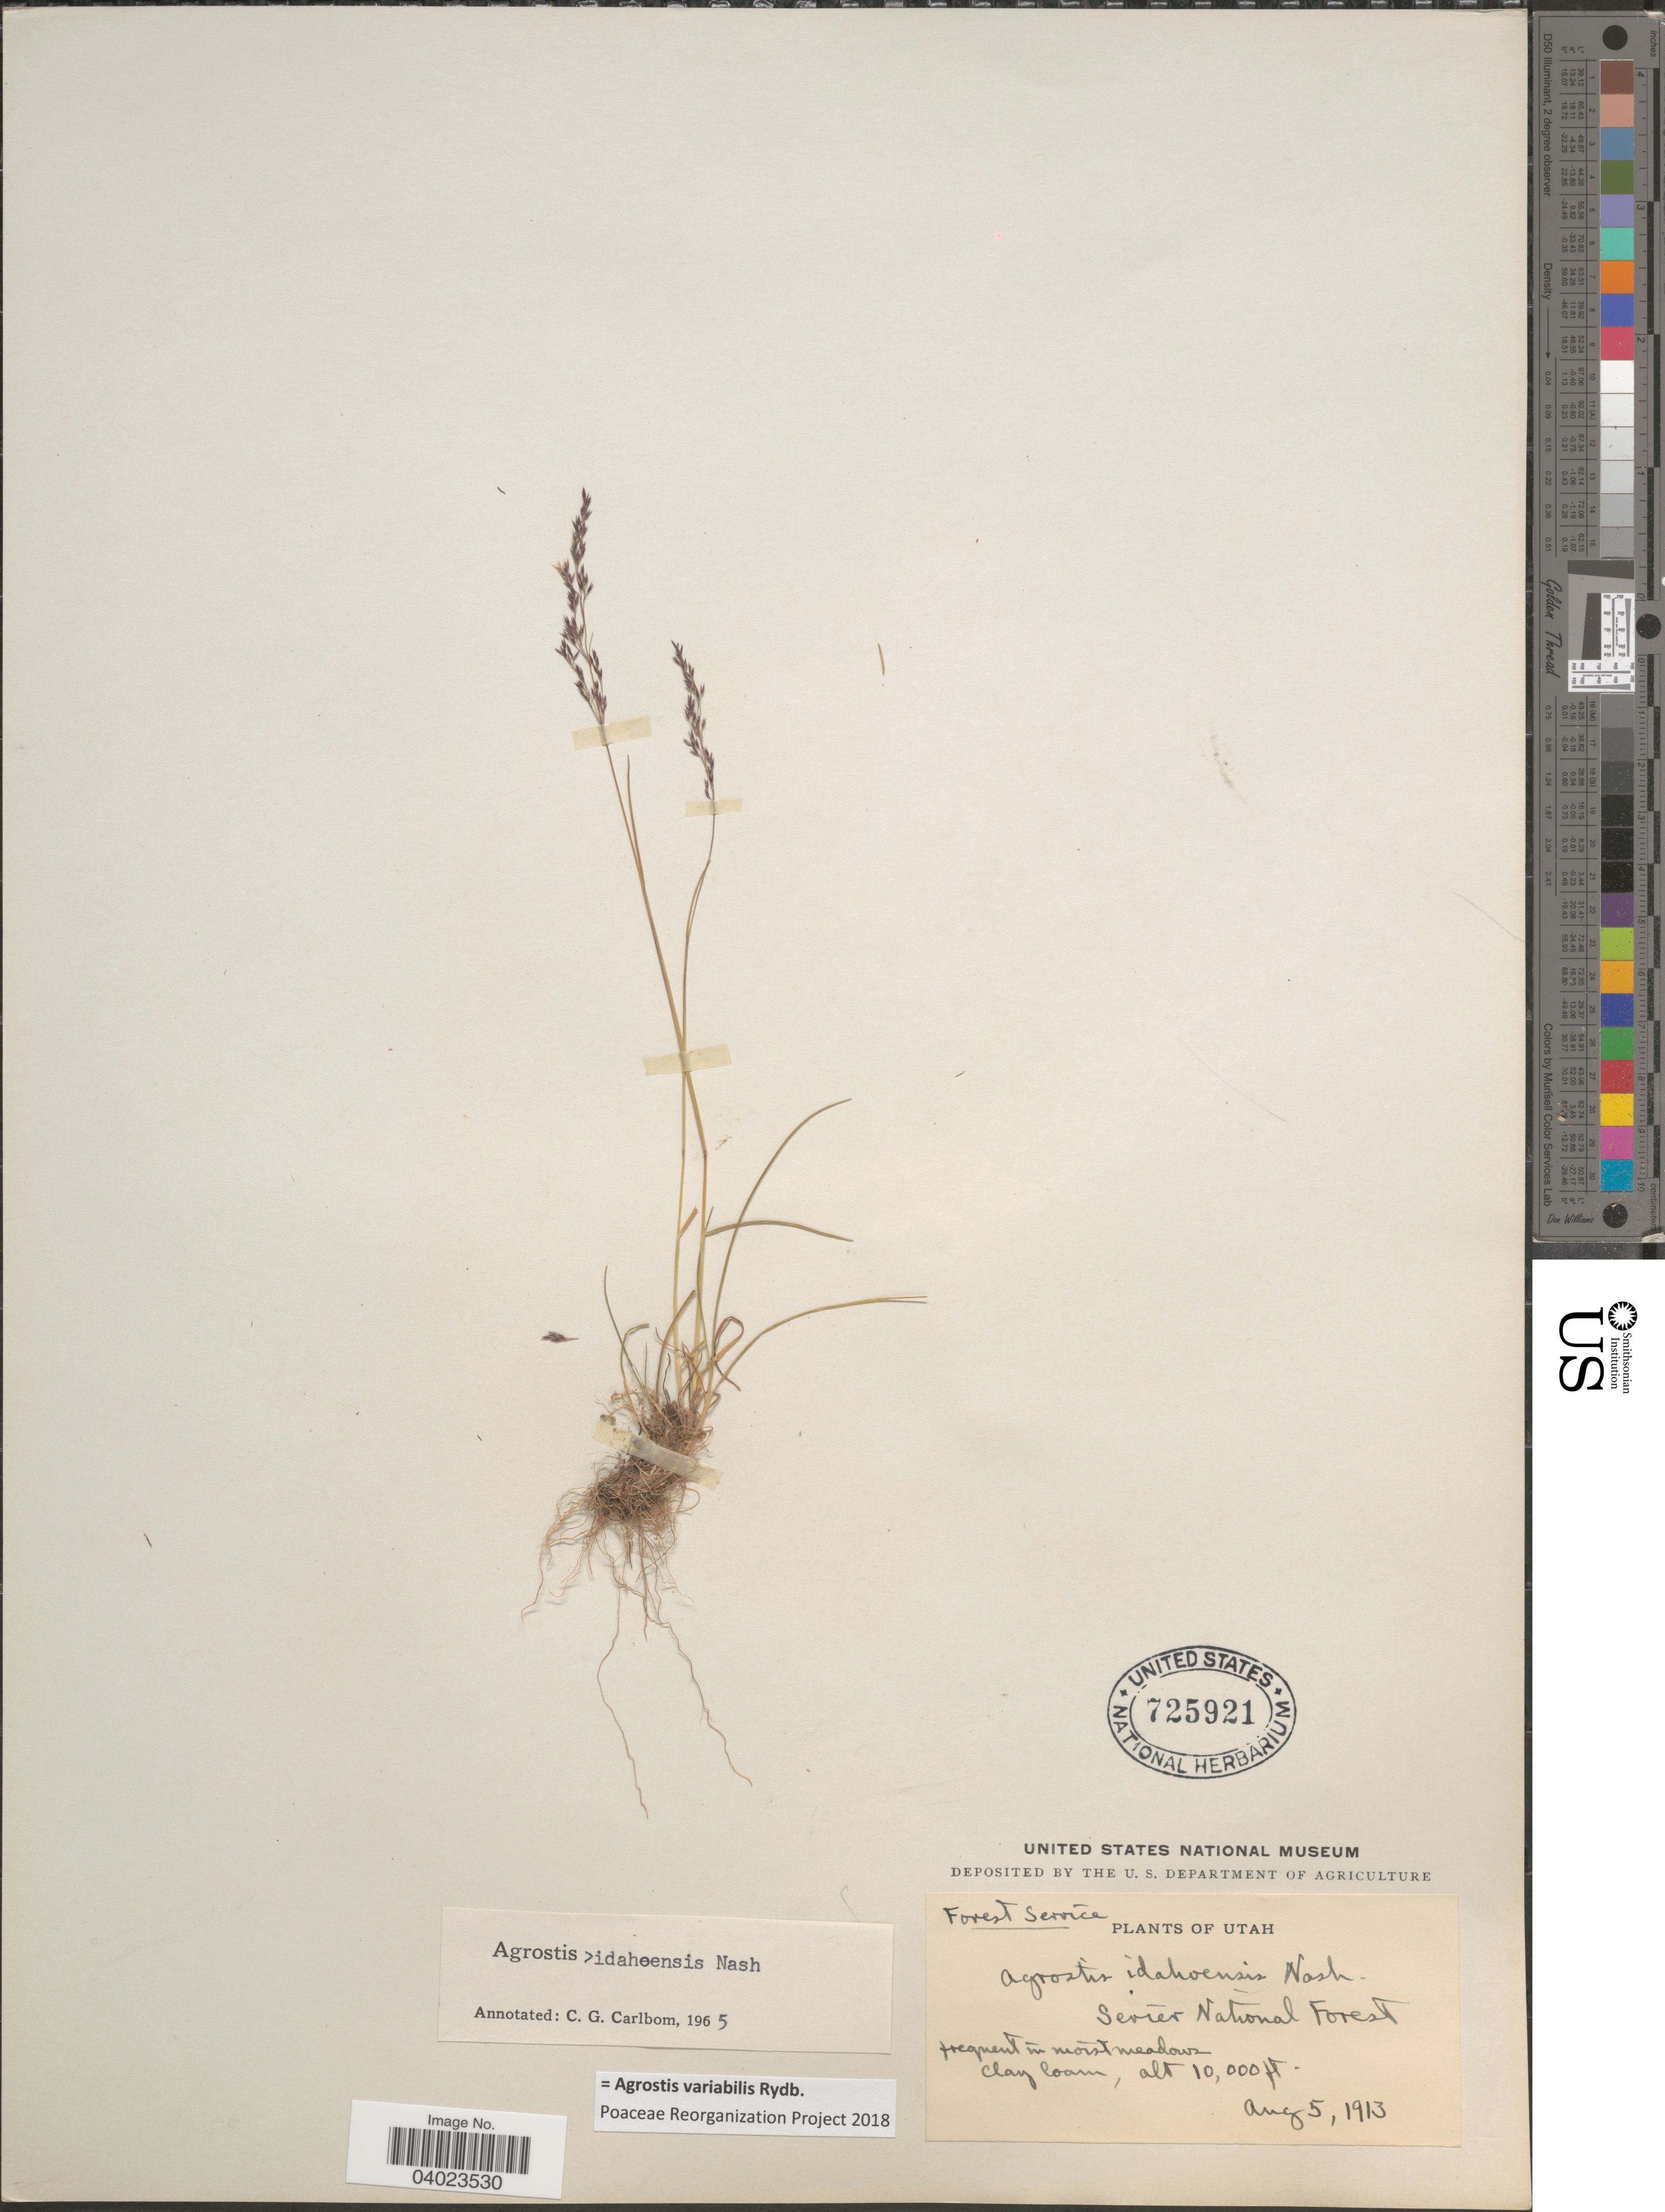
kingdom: Plantae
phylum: Tracheophyta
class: Liliopsida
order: Poales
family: Poaceae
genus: Agrostis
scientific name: Agrostis variabilis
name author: Rydb.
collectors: Forest Service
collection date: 1913-08-05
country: United States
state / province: Utah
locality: Sevier National Forest.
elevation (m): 3048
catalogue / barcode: US 725921